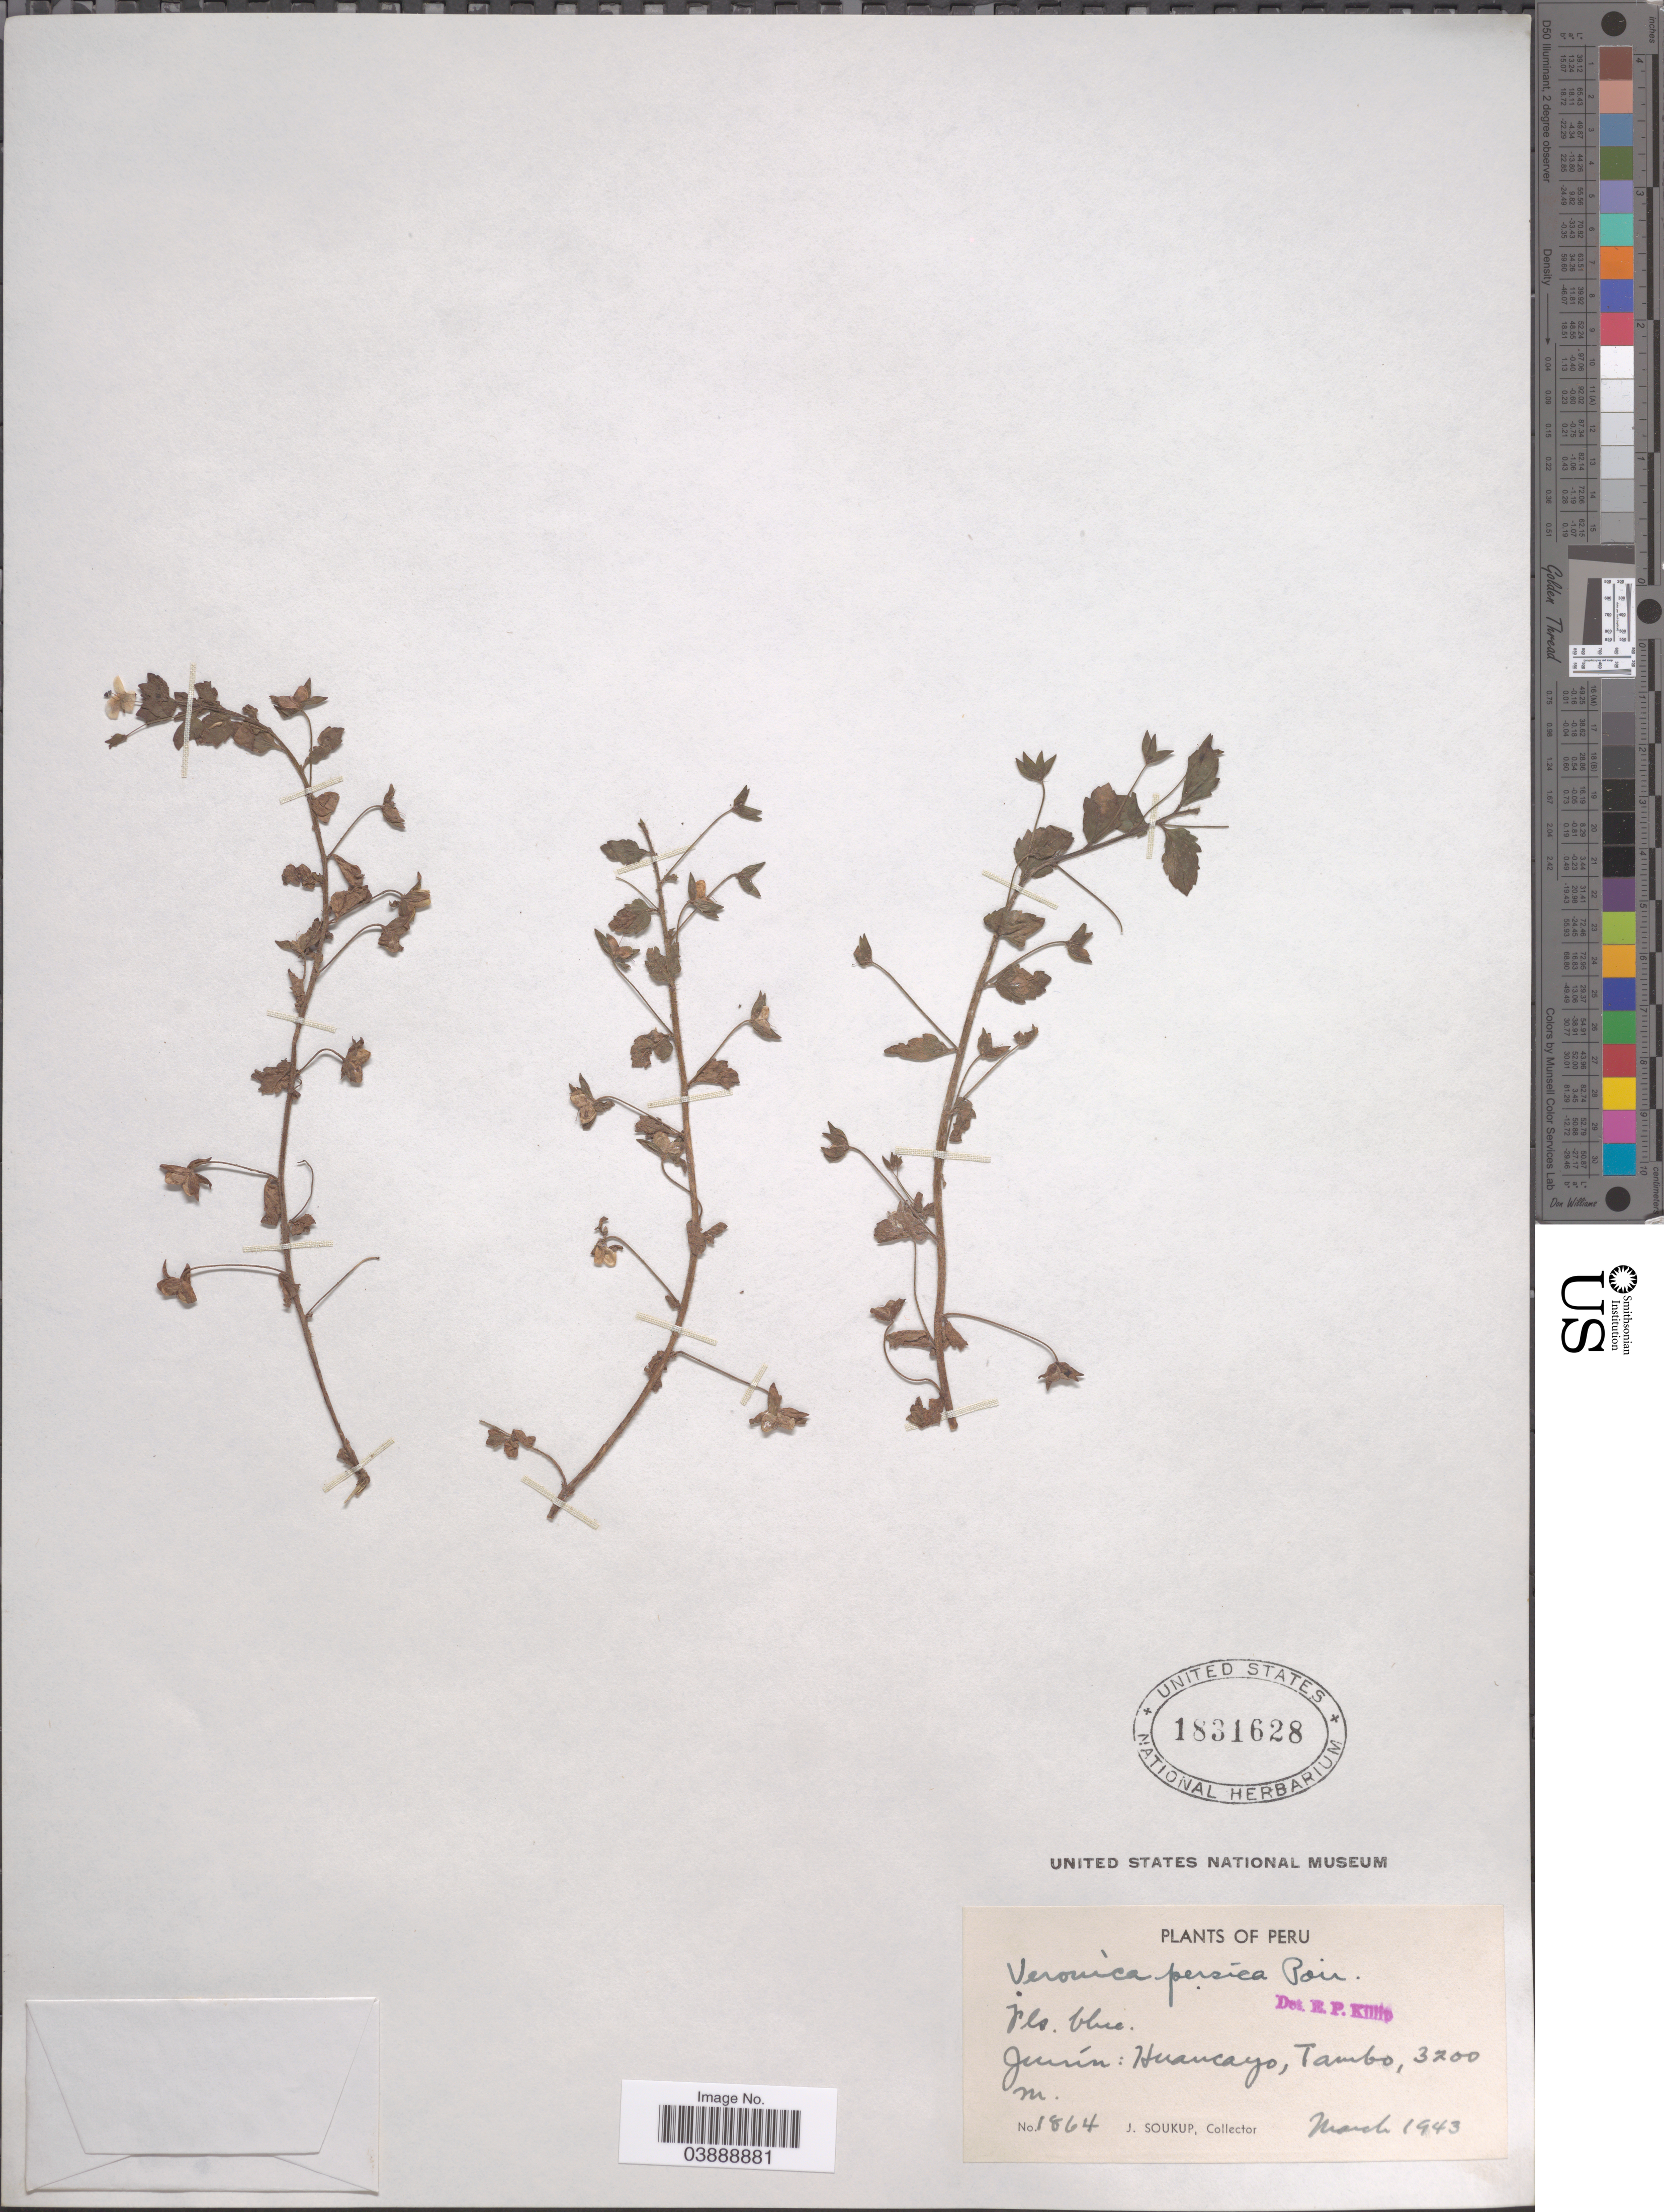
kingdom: Plantae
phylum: Tracheophyta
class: Magnoliopsida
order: Lamiales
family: Plantaginaceae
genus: Veronica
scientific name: Veronica persica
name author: Poir.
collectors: J. Soukup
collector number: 1864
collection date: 1943-03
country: Peru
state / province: Junín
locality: Huancayo, Tambo.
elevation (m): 3200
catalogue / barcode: US 1831628